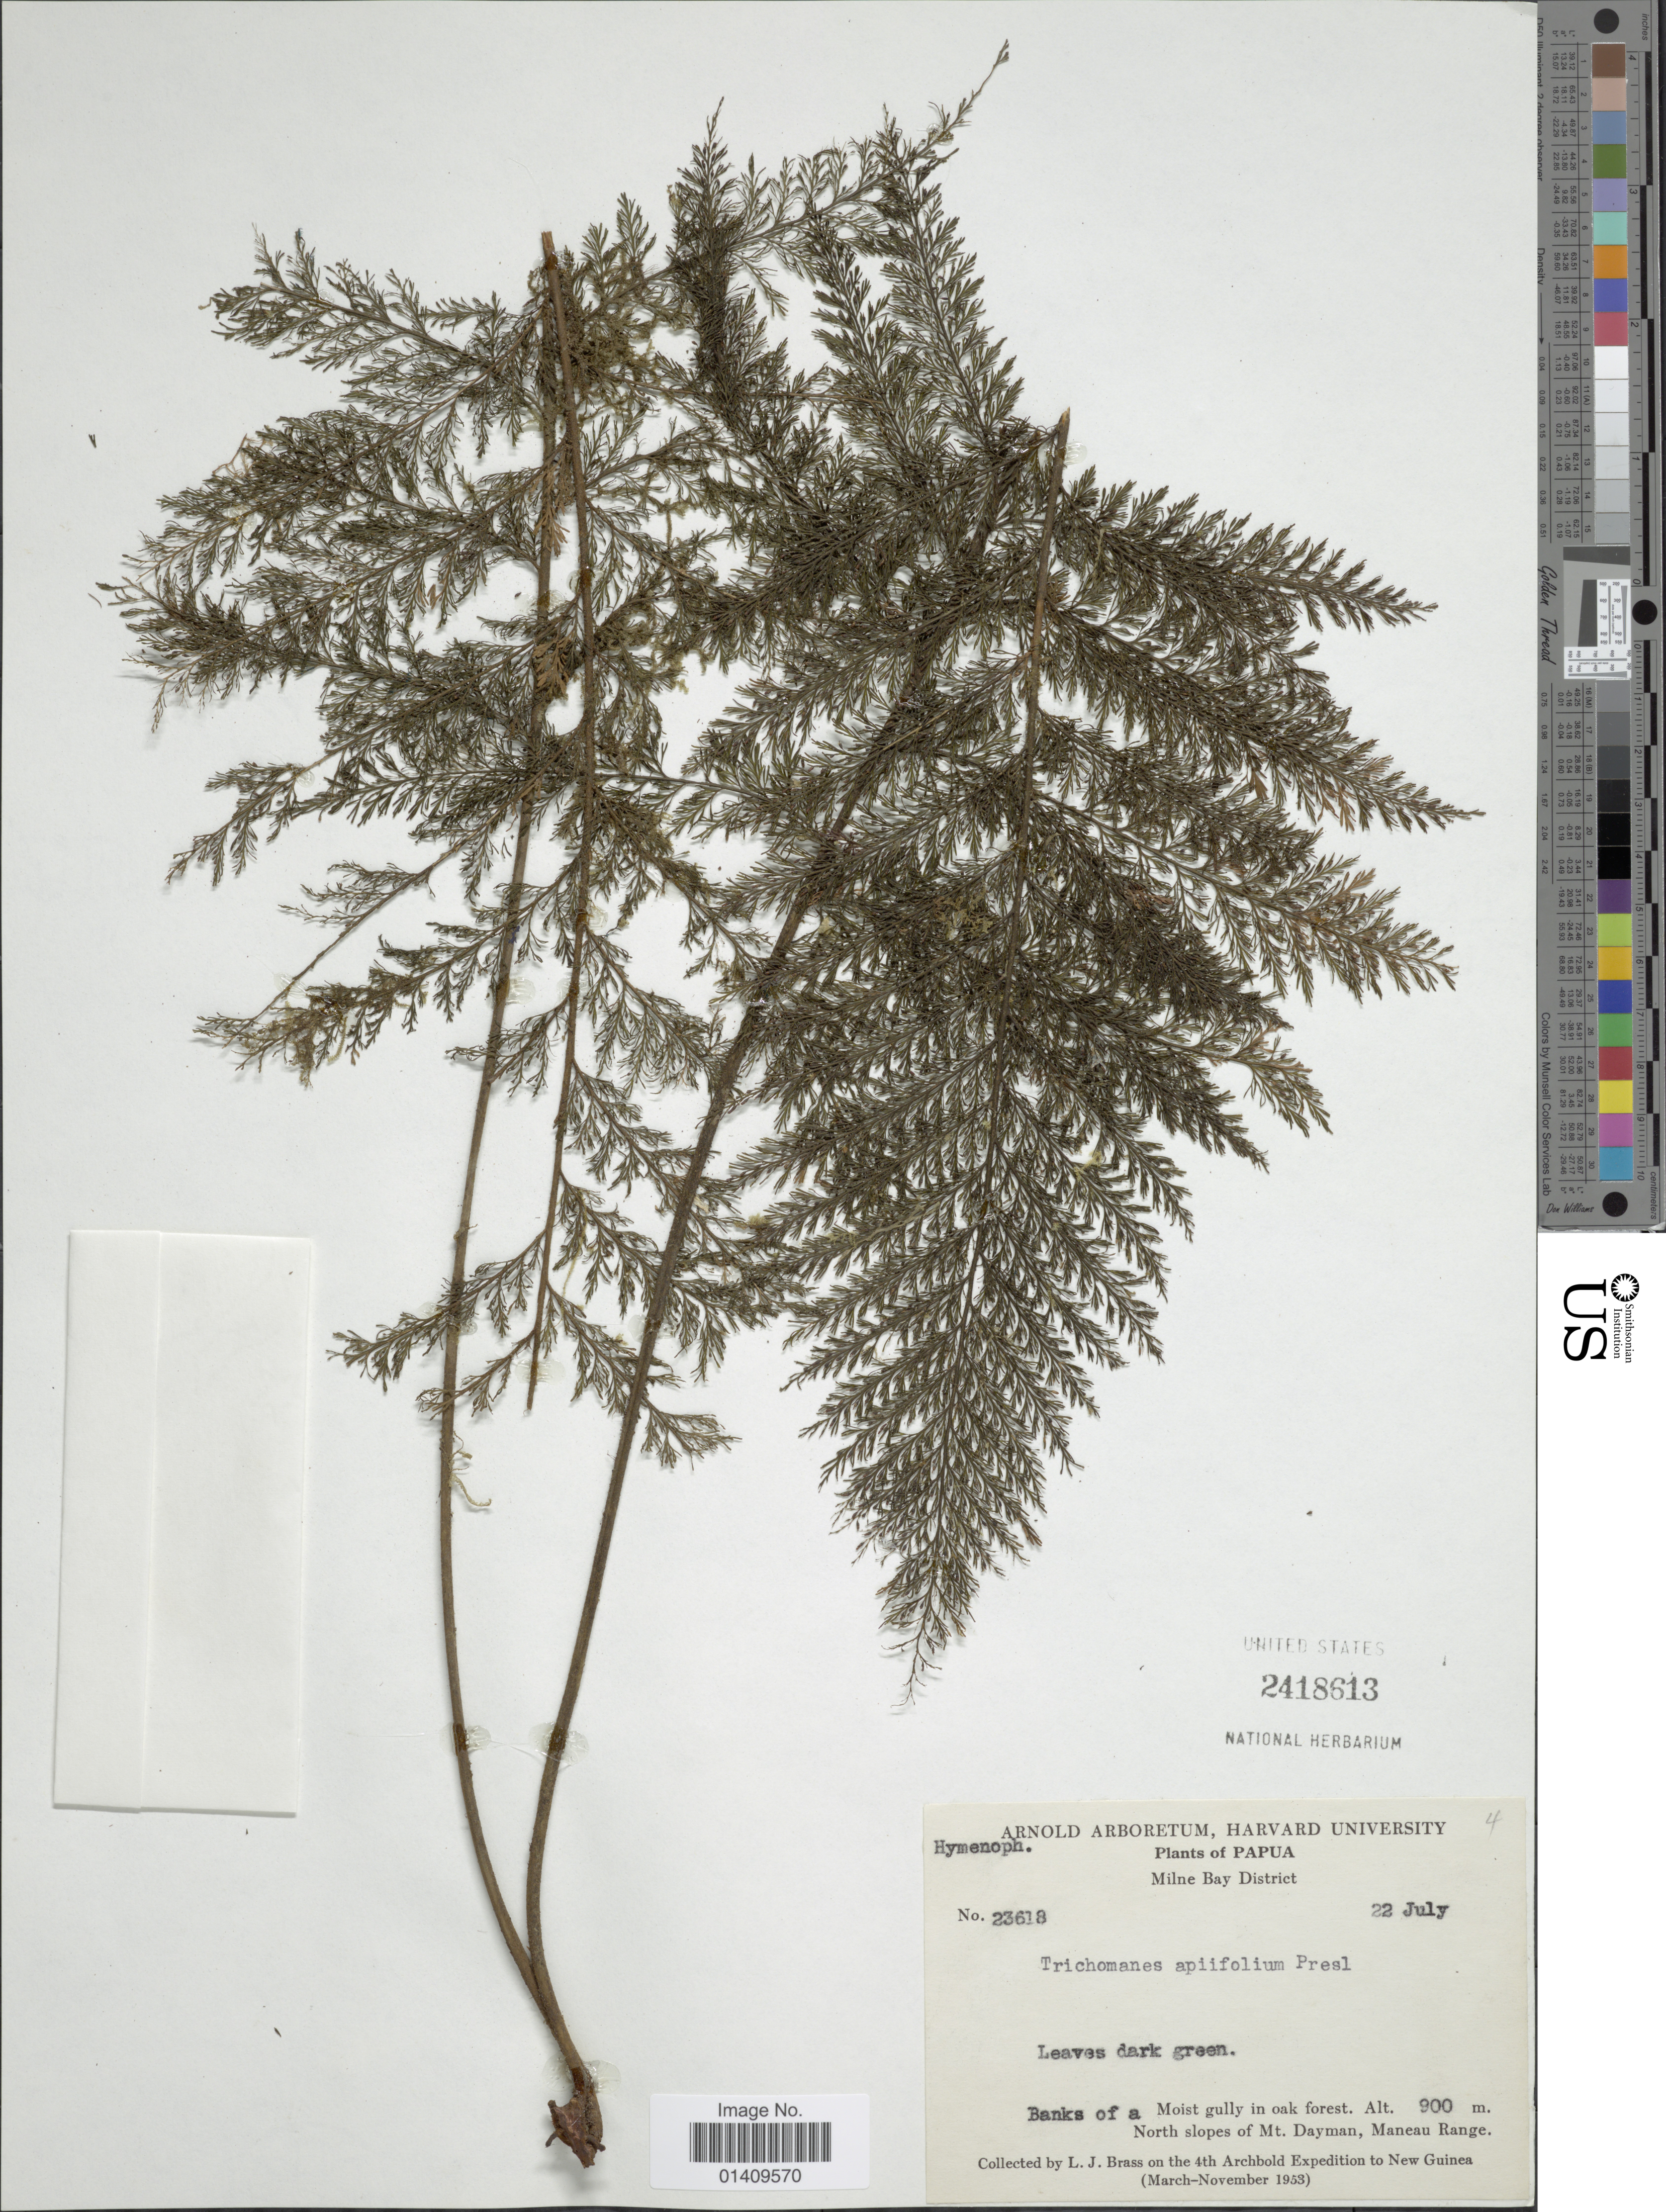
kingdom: Plantae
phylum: Tracheophyta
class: Polypodiopsida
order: Hymenophyllales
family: Hymenophyllaceae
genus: Callistopteris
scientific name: Callistopteris apiifolia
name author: (C. Presl) Copel.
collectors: L. J. Brass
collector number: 23618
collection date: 1953-07-22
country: Papua New Guinea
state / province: Milne Bay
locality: Papua Milne Bay District banks of a moist gully in oak forest north slopes of Mt. Dayman Maneau range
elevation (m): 900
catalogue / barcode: US 2418613